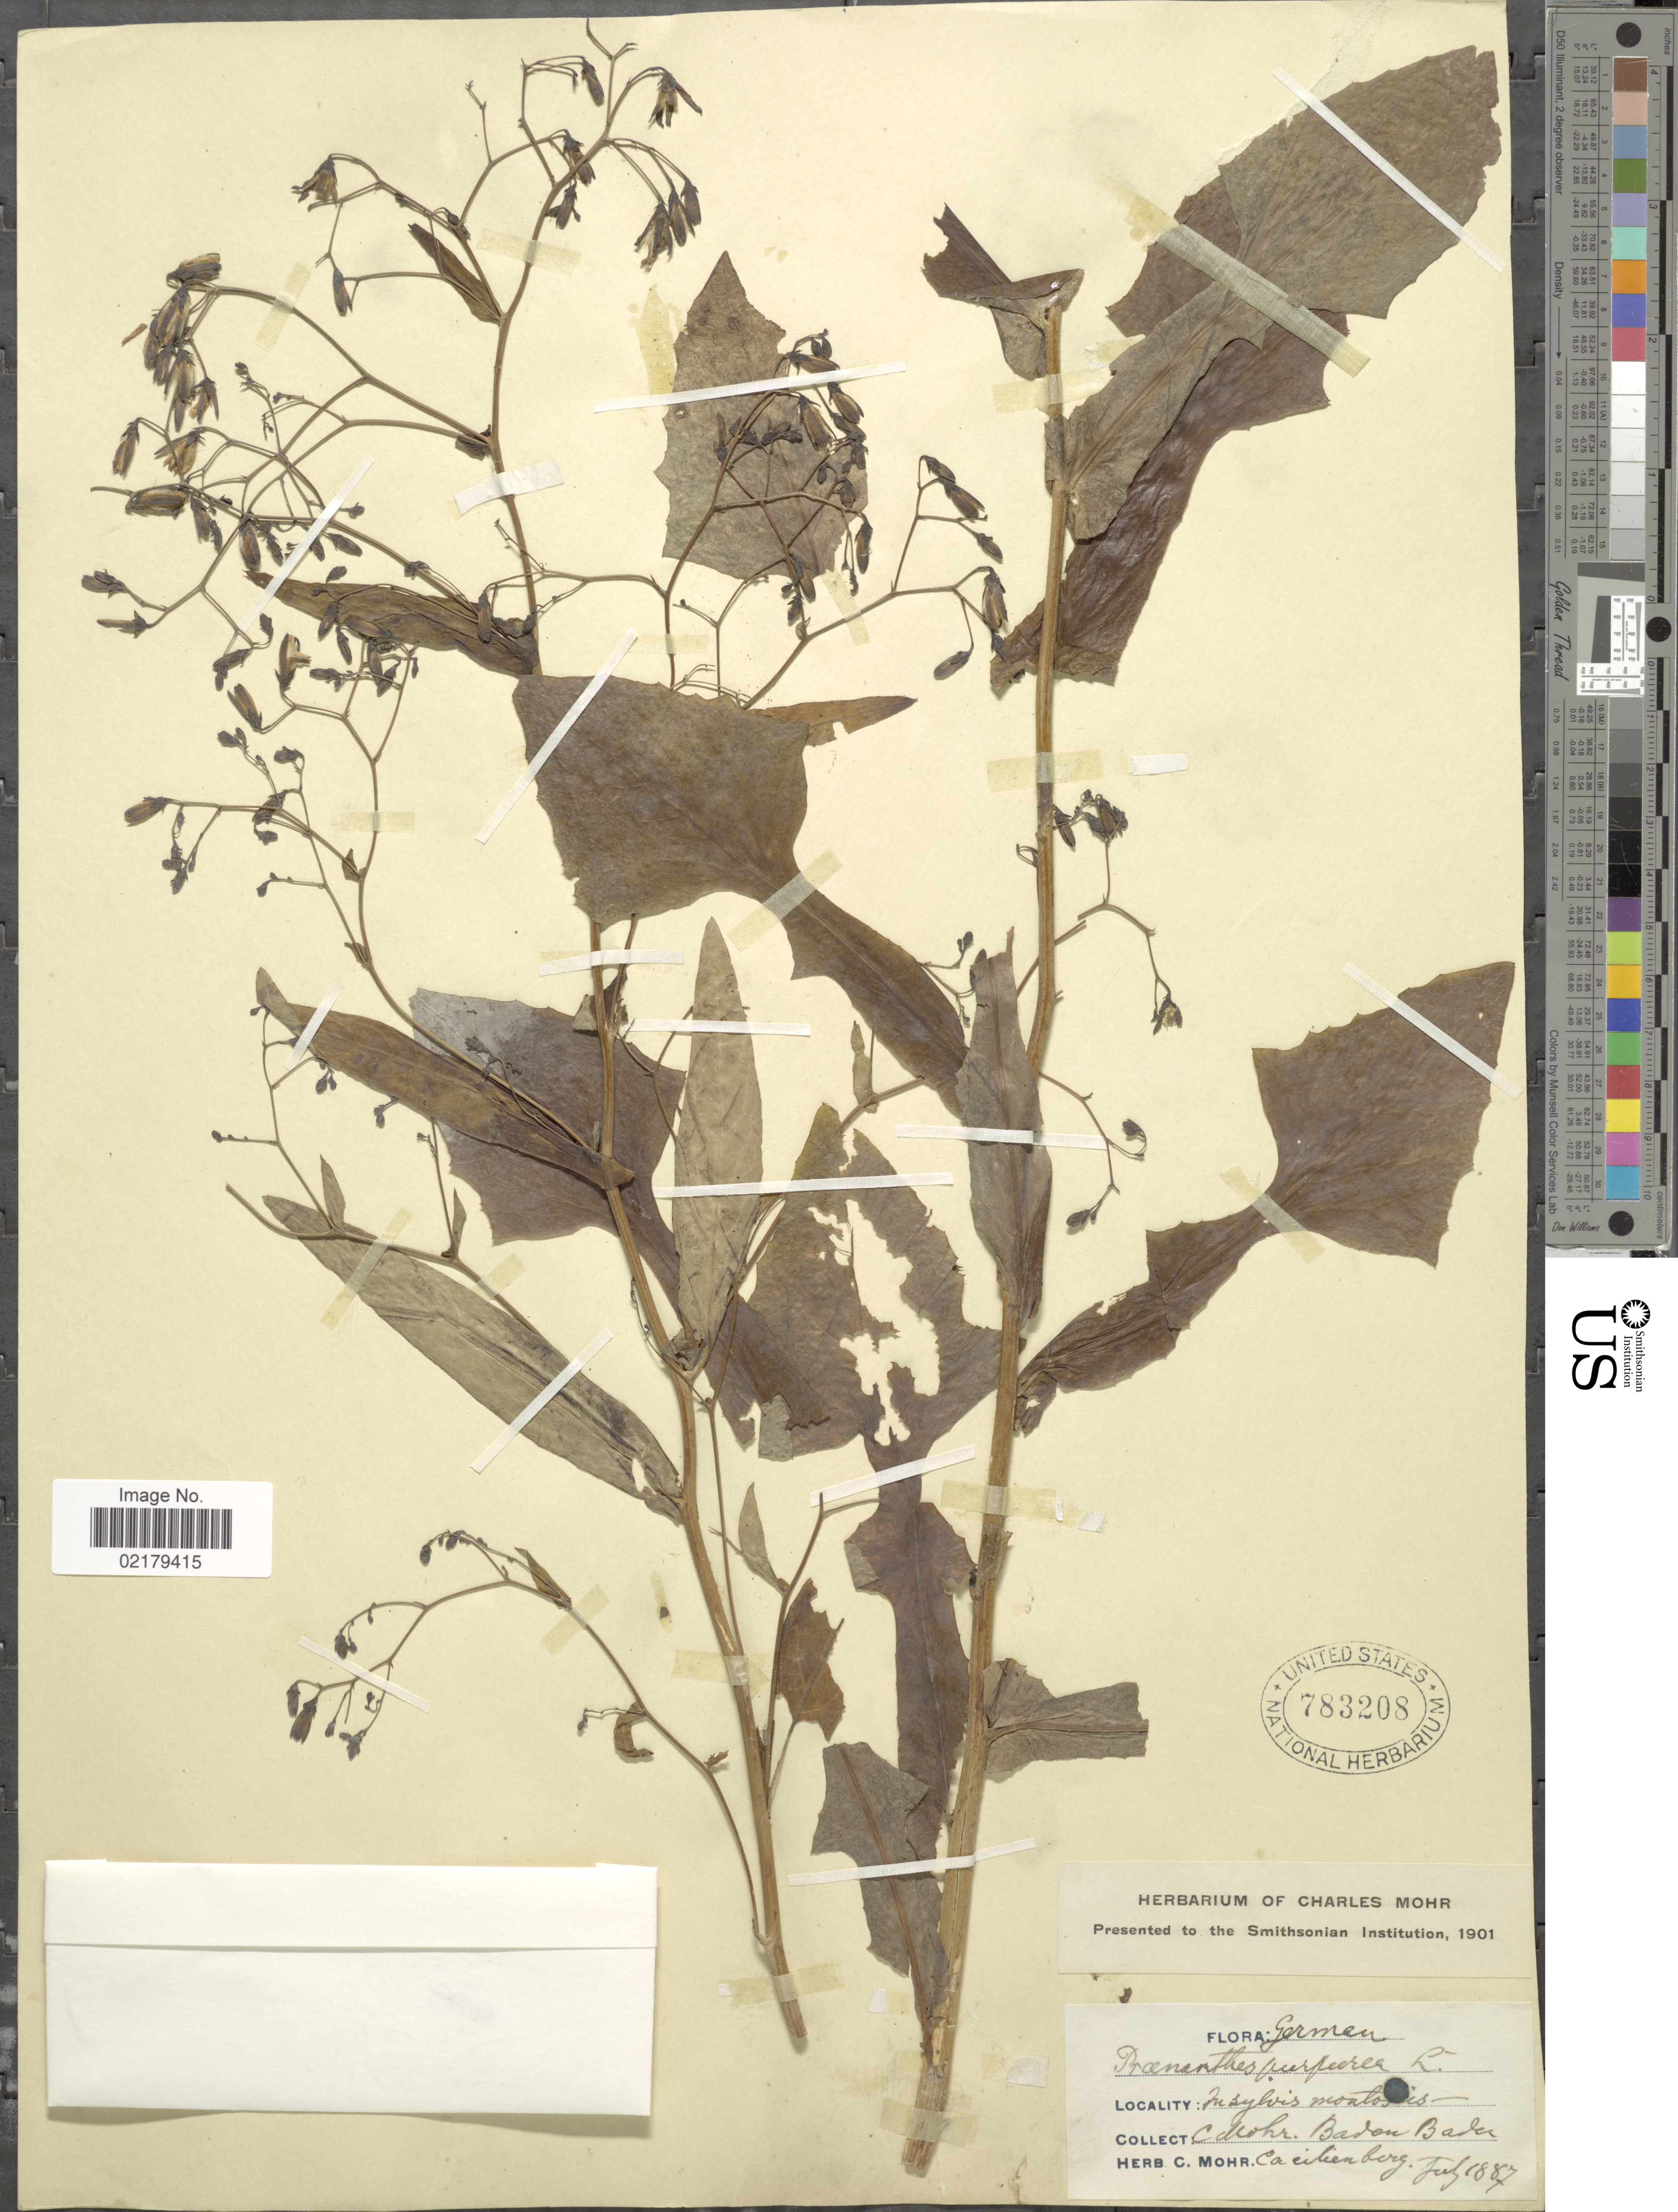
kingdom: Plantae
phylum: Tracheophyta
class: Magnoliopsida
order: Asterales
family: Asteraceae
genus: Prenanthes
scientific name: Prenanthes purpurea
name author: L.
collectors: C. T. Mohr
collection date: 1887-07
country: Germany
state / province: Baden-Württemberg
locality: Cacilienberg, Baden, Baden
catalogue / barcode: US 783208